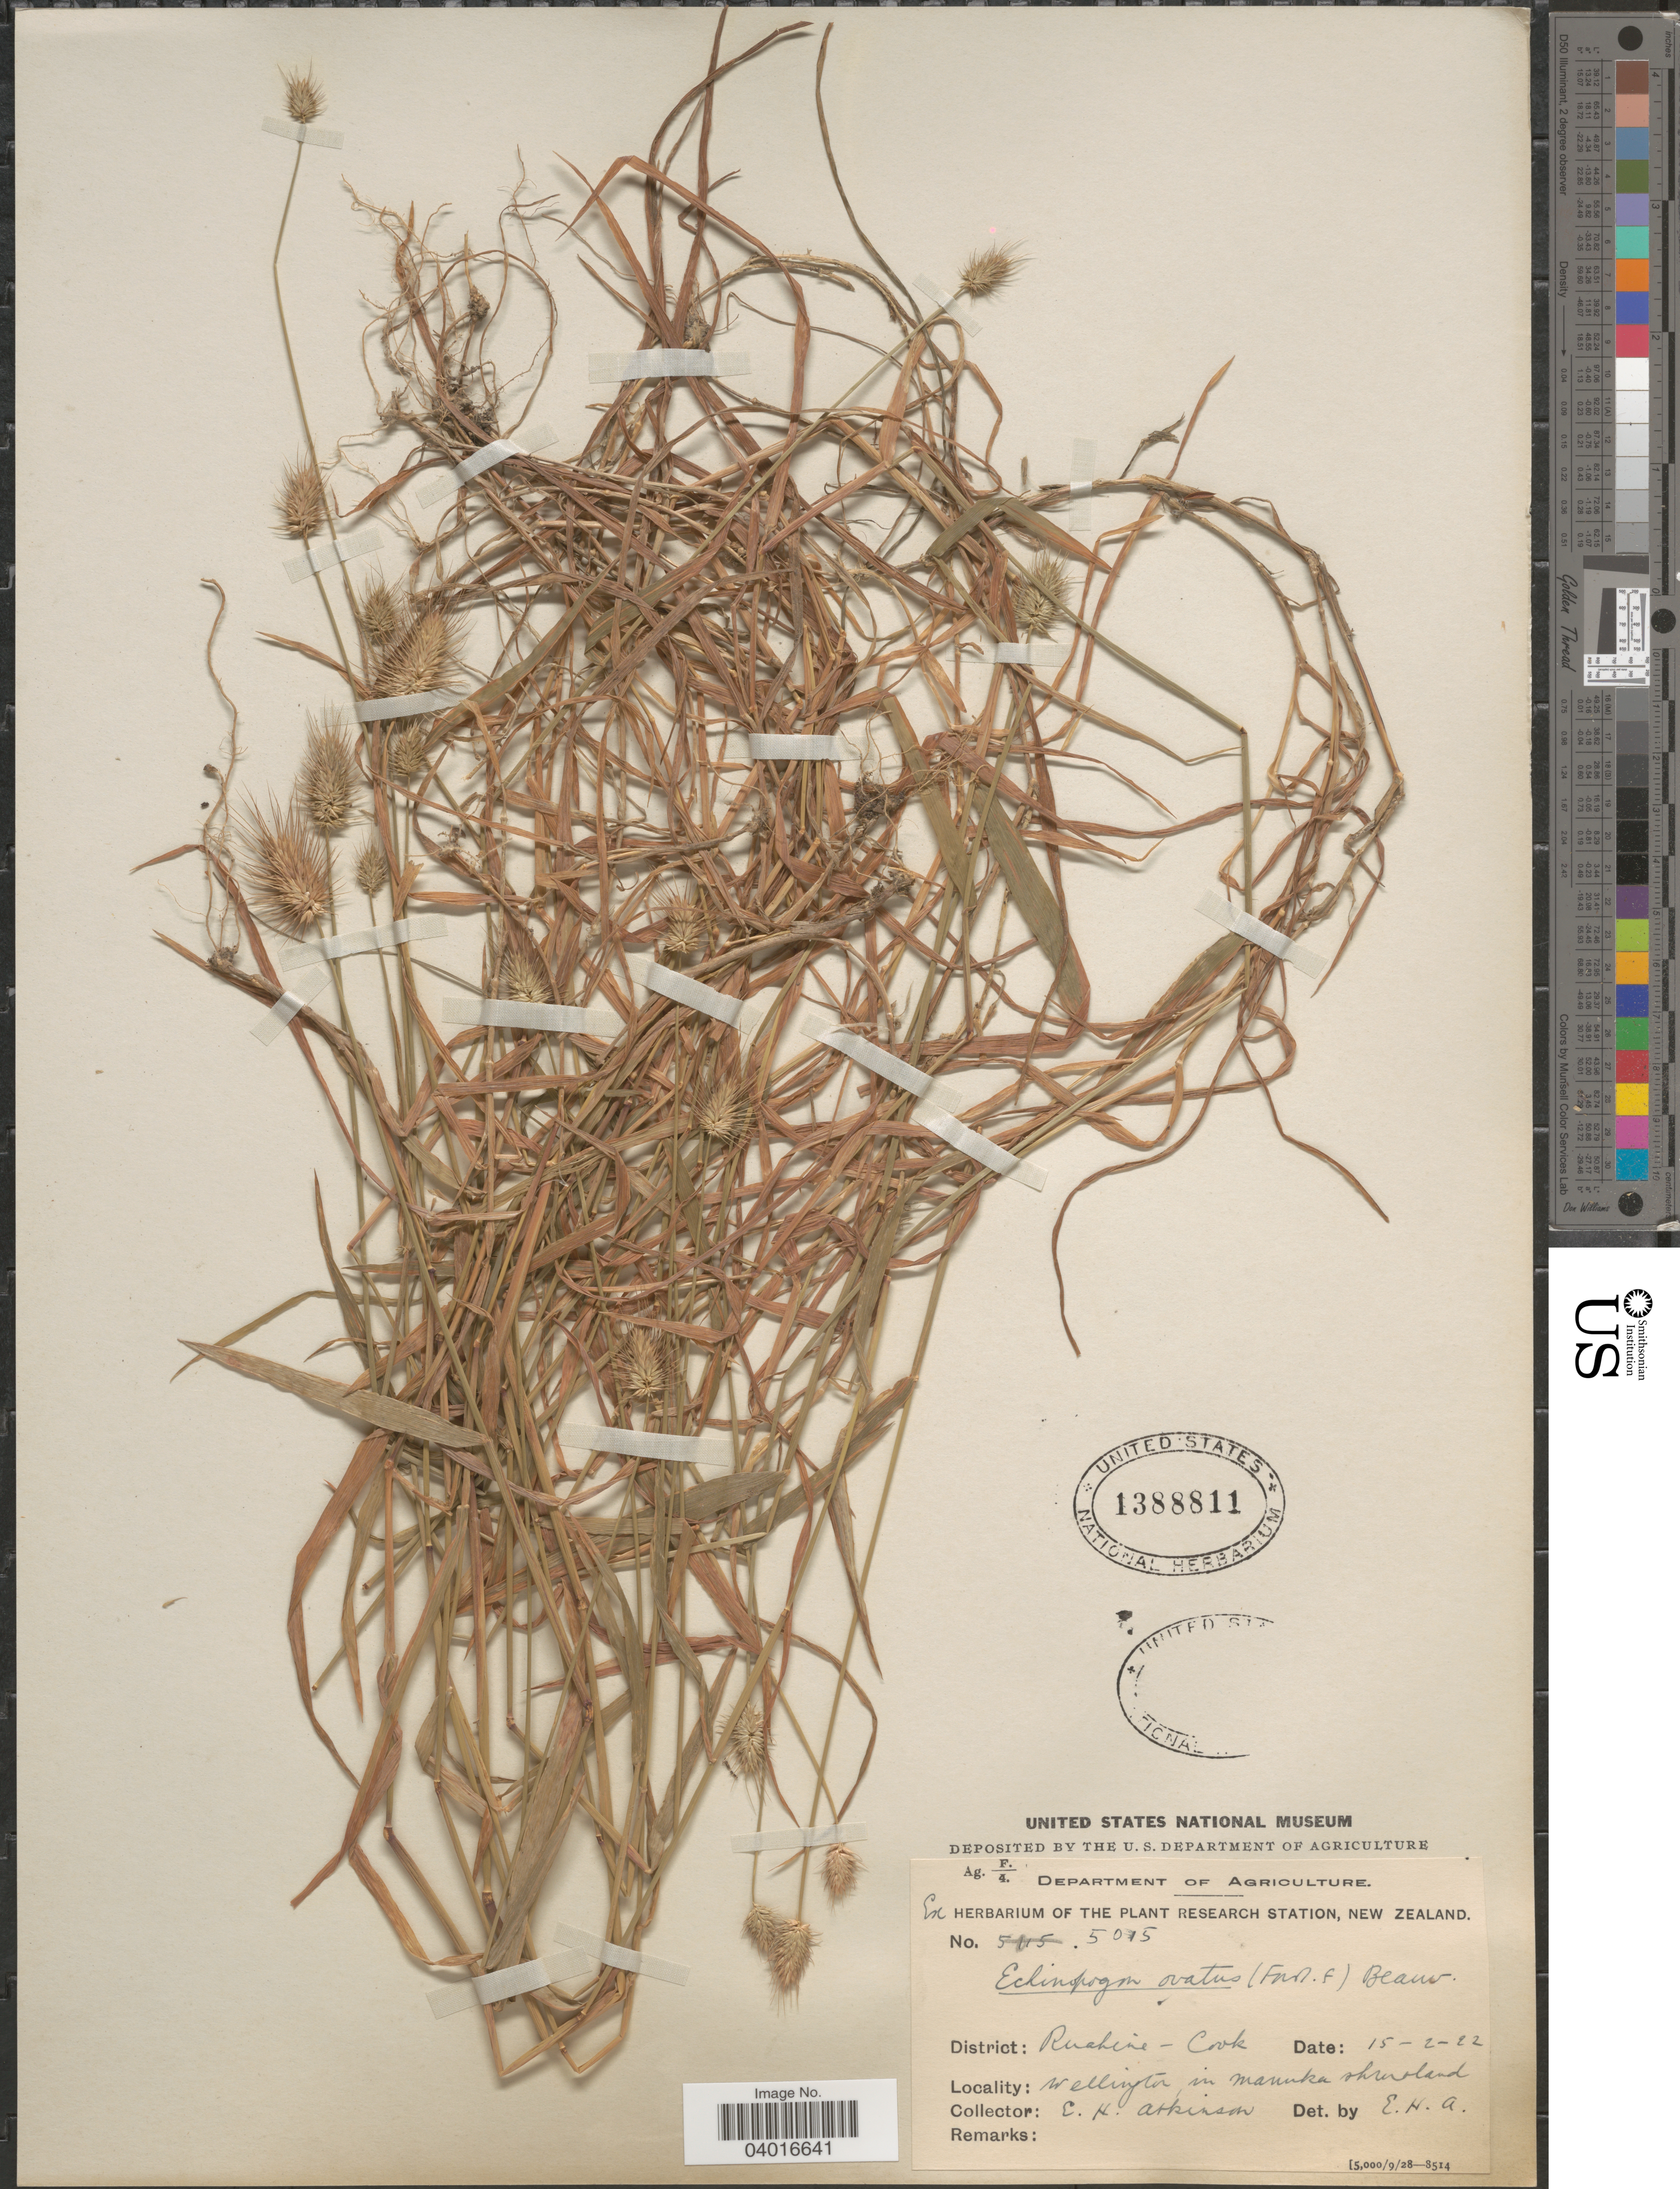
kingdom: Plantae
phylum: Tracheophyta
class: Liliopsida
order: Poales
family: Poaceae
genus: Echinopogon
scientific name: Echinopogon ovatus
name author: (G. Forst.) P. Beauv.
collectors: E. Atkinson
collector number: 5015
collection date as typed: Transcribed d/m/y: 15/2/22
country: New Zealand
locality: District: Ruahine - Cook. Wellington.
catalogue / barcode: US 1388811